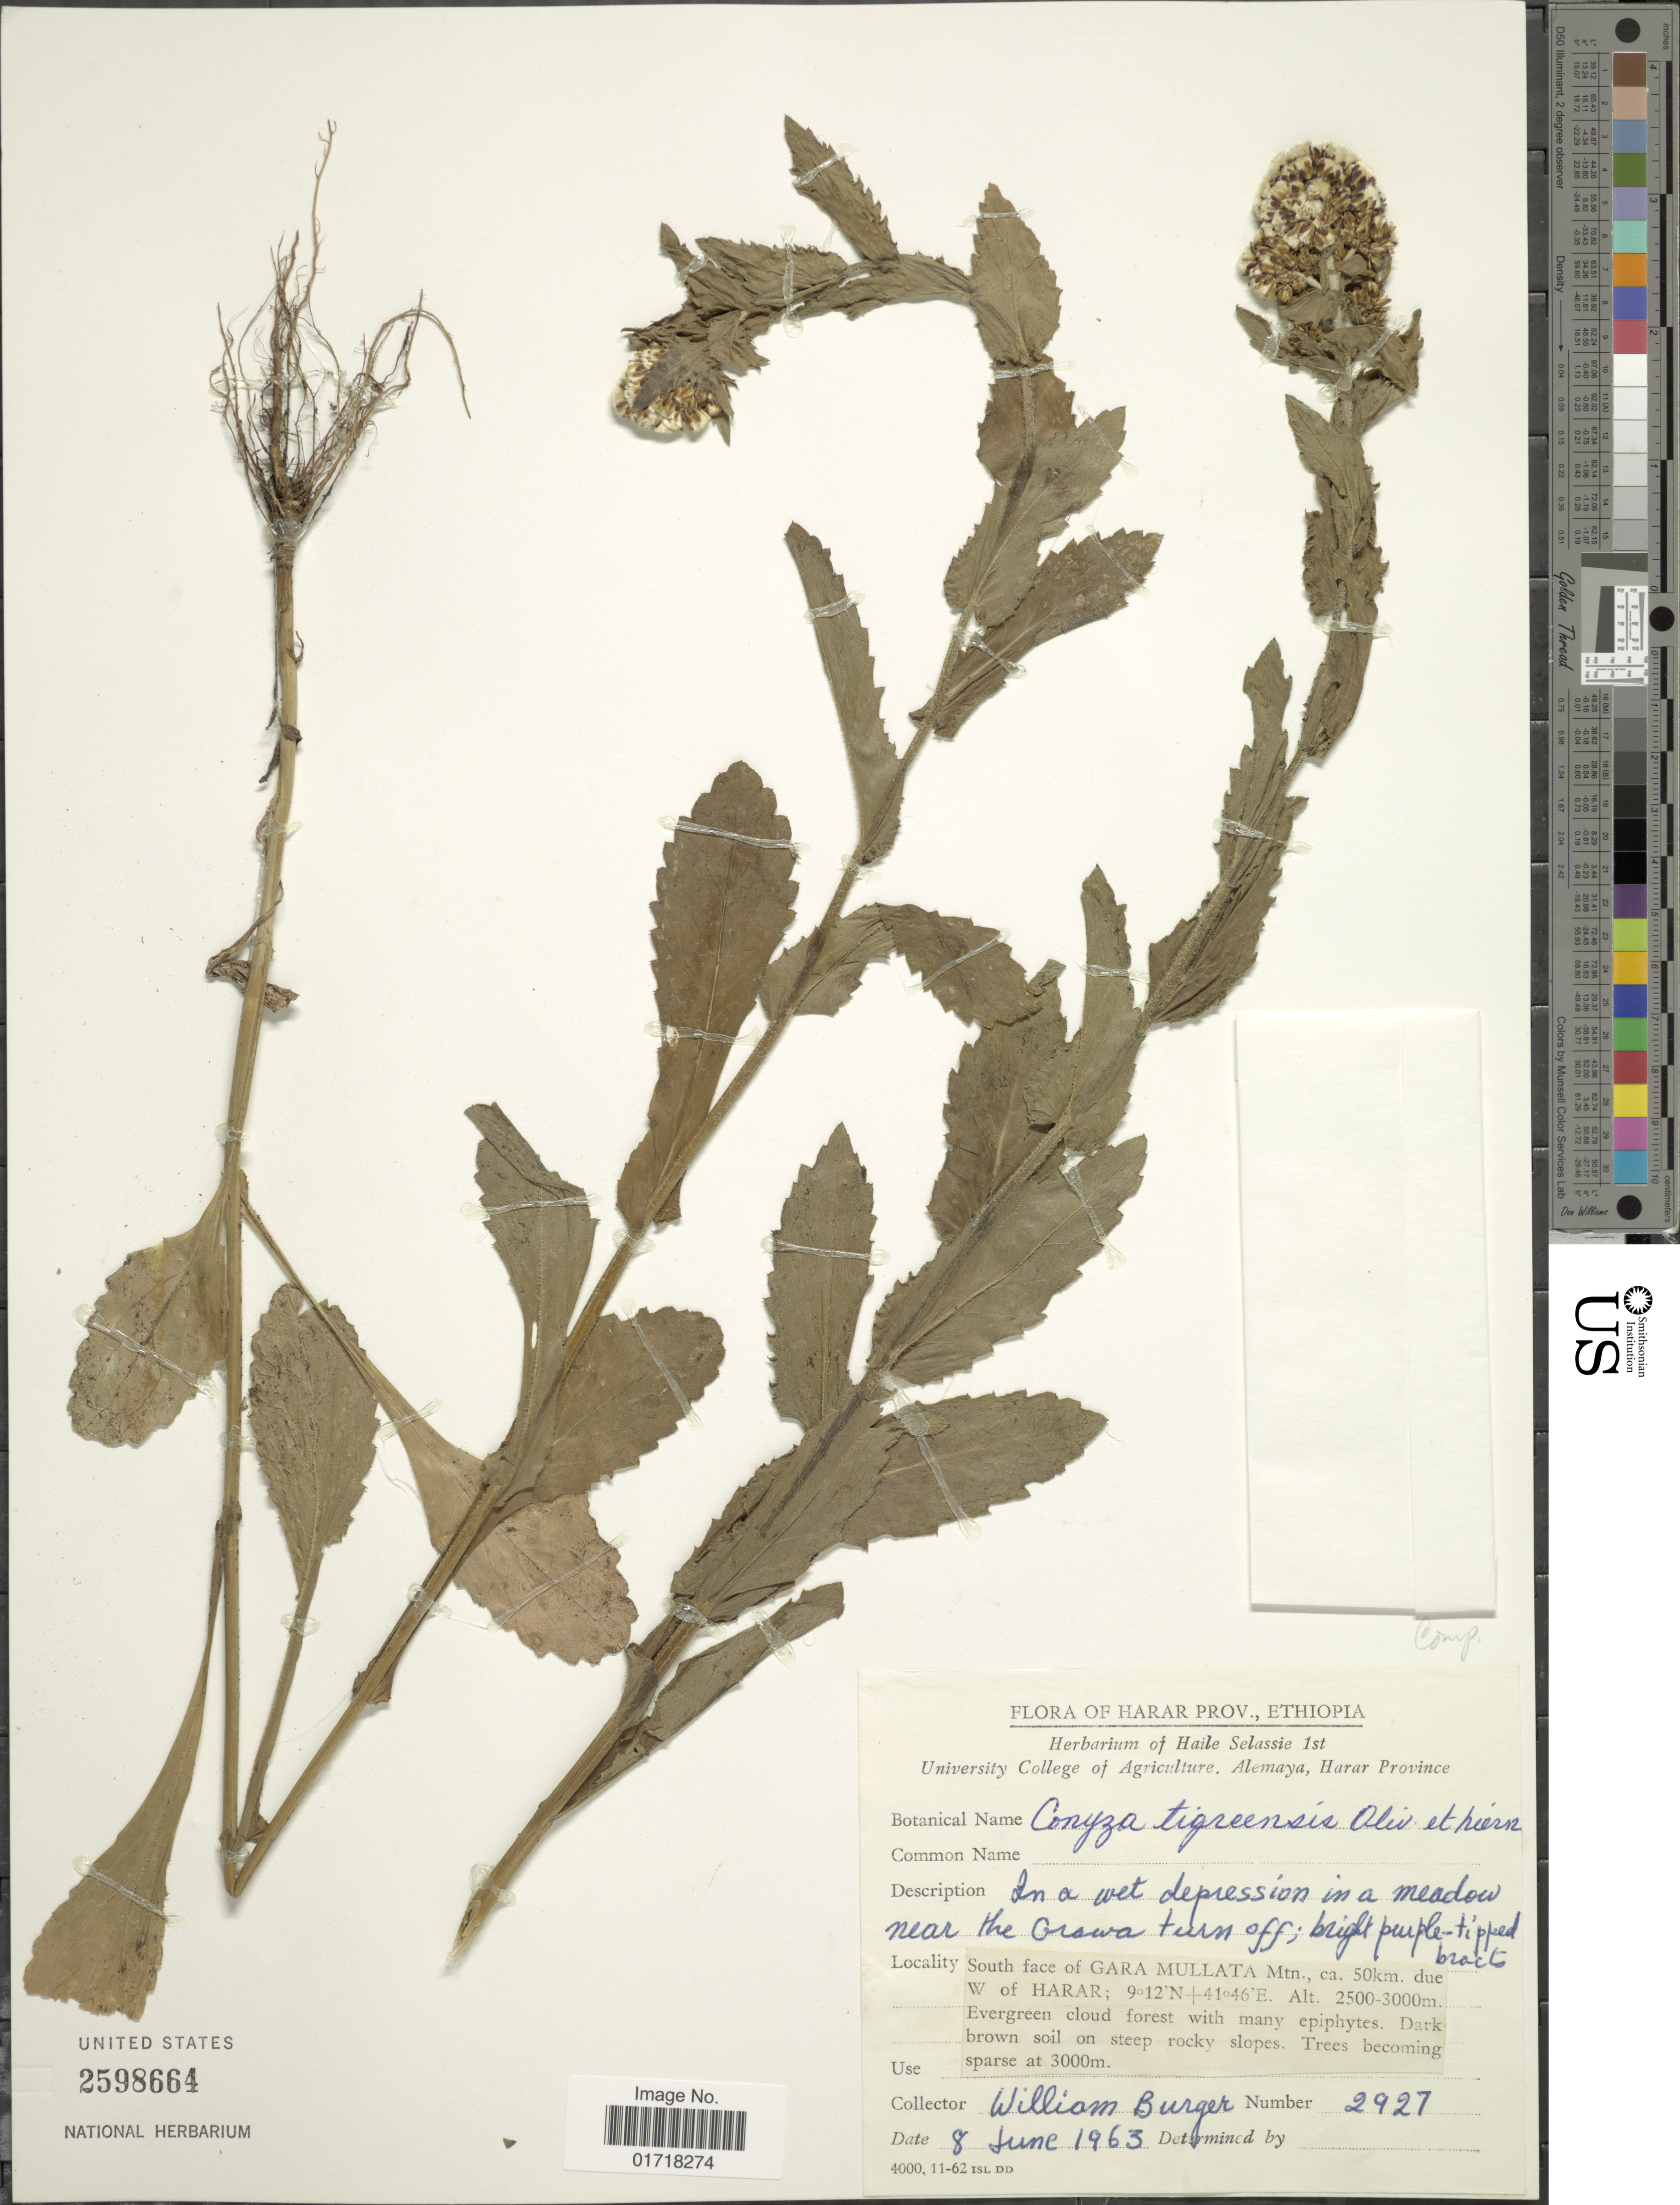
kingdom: Plantae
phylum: Tracheophyta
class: Magnoliopsida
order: Asterales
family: Asteraceae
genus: Conyza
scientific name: Conyza tigrensis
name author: Oliv. & Hiern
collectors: W. Burger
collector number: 2927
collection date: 1963-06-08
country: Ethiopia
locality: Harar Prov., Ethiopia, In a wet depression in a meadow near thep Grawa turn off, South face of Gara Mullata Mtn., 50 km due W of Harar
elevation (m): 2500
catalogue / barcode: US 2598664